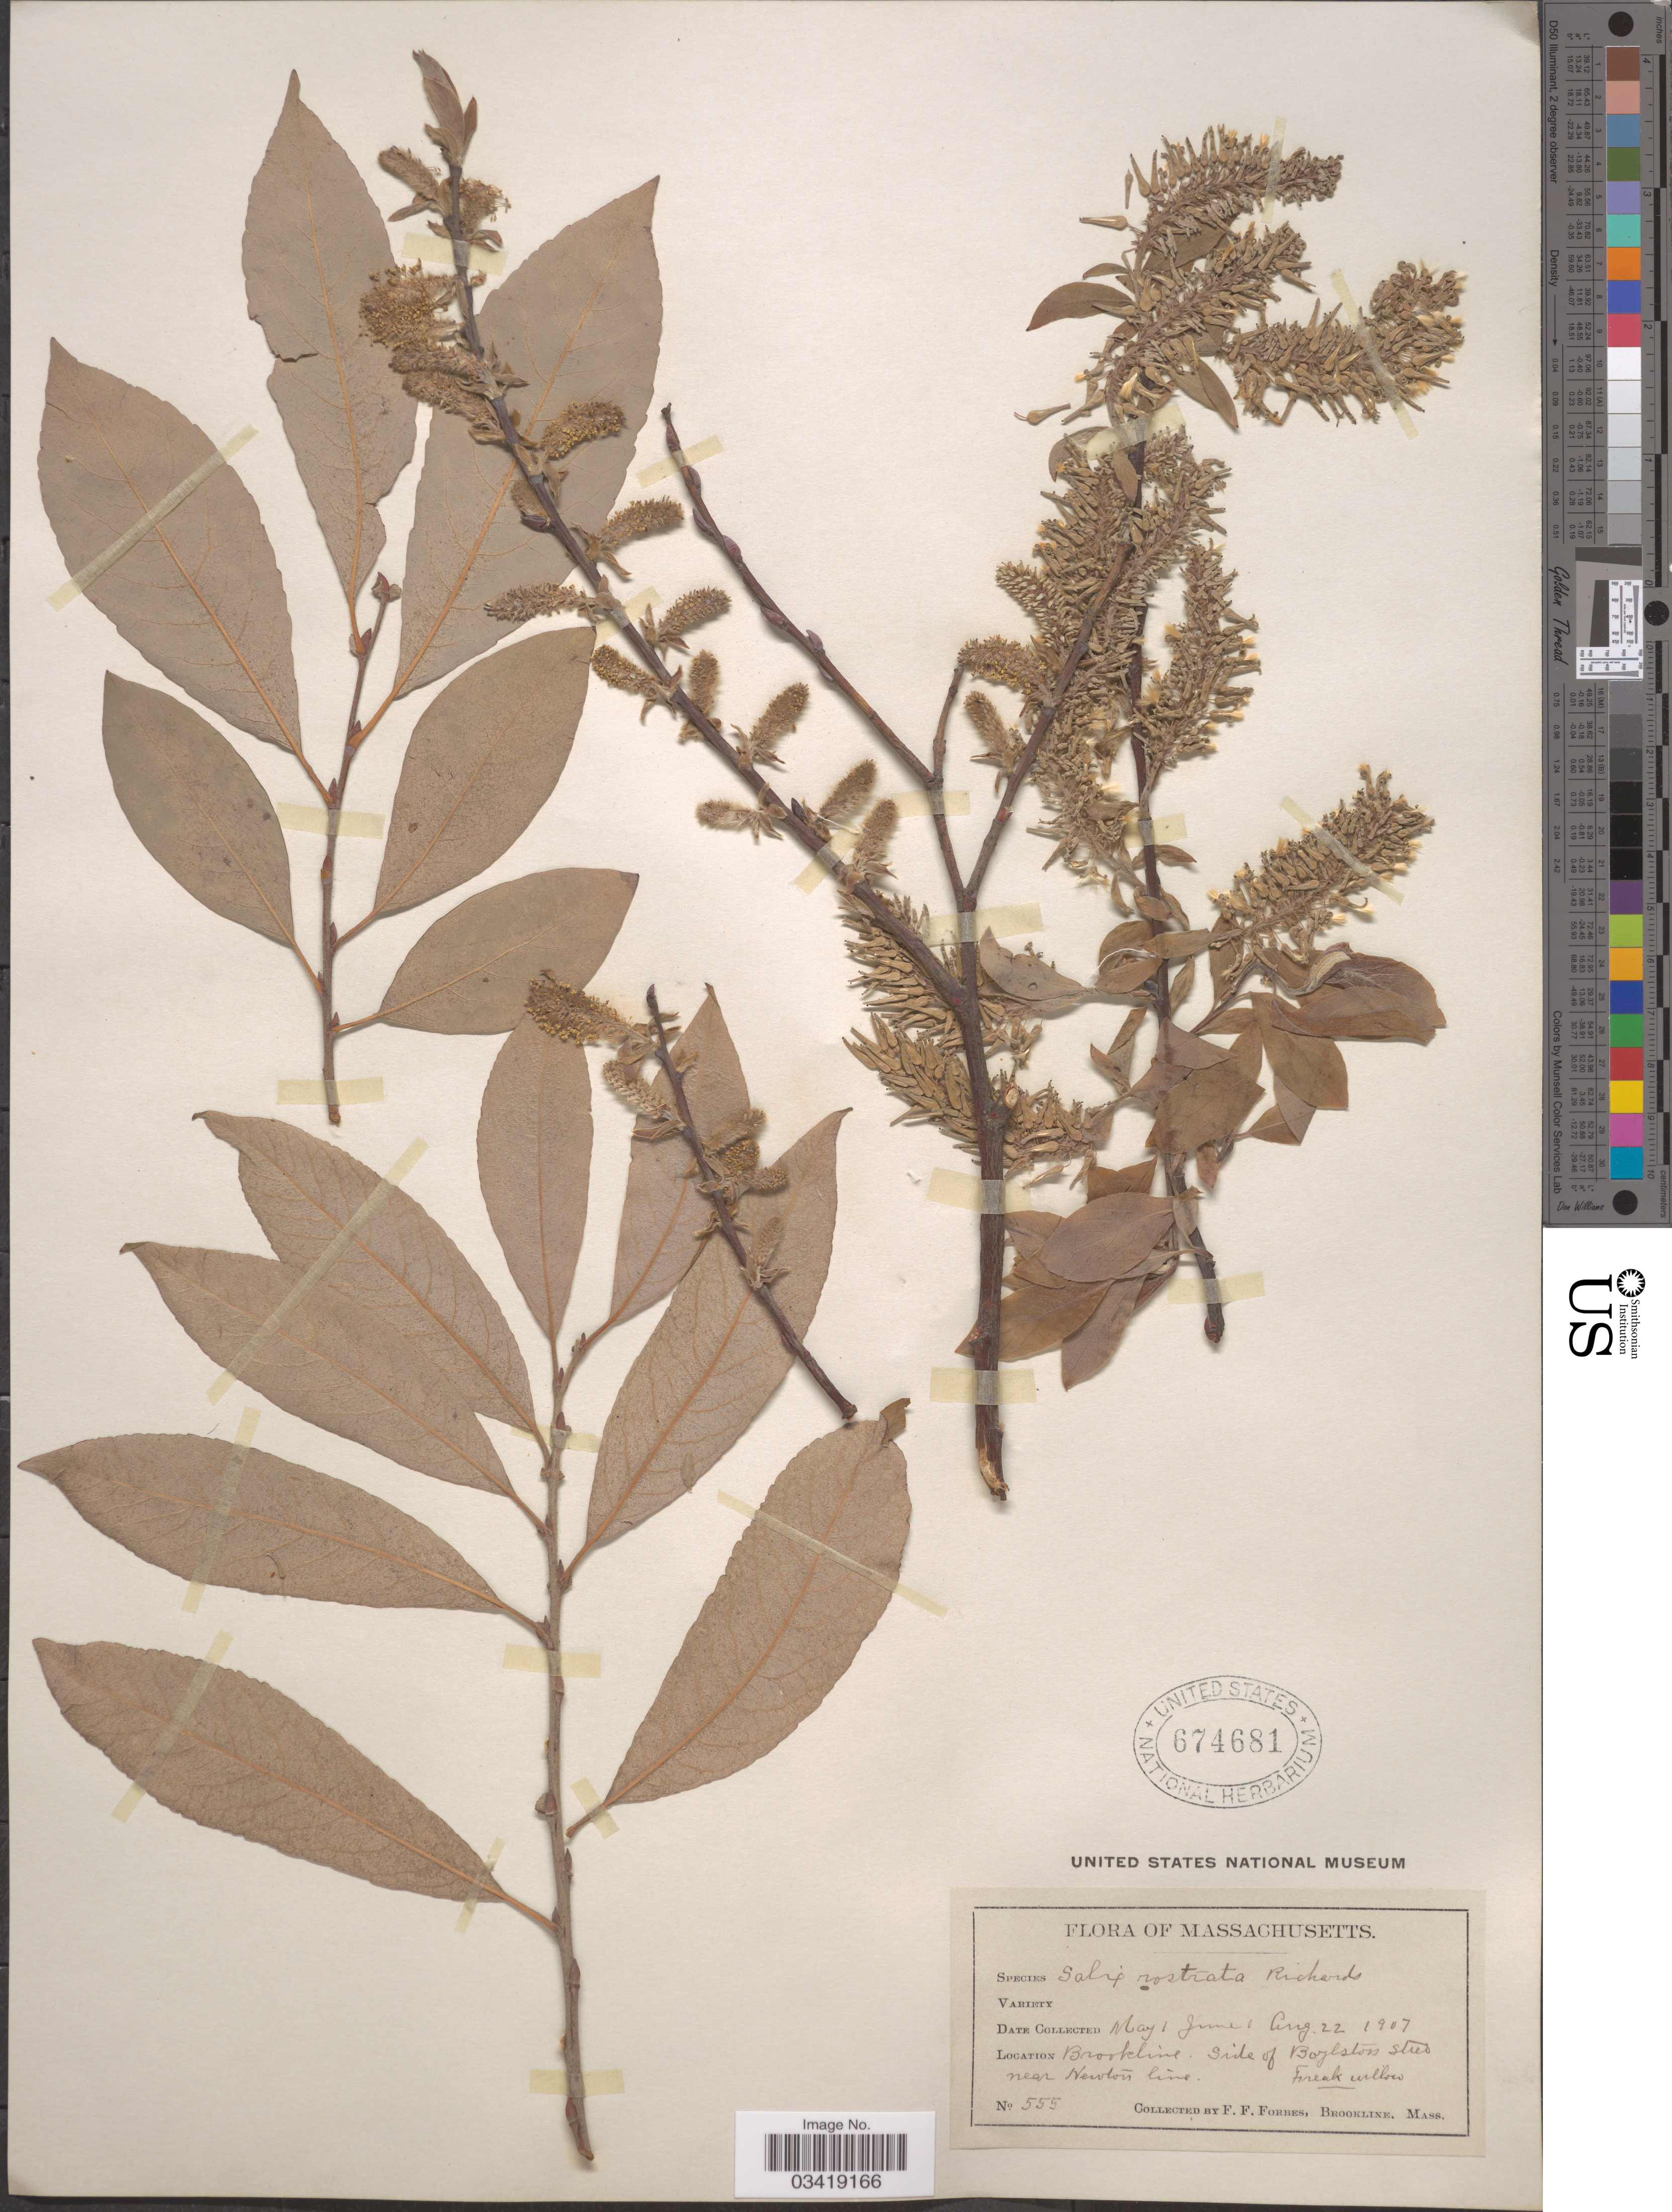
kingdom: Plantae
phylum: Tracheophyta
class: Magnoliopsida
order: Malpighiales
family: Salicaceae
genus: Salix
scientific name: Salix bebbiana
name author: Sarg.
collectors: F. Forbes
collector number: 555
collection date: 1907-05-01/1907-08-22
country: United States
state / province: Massachusetts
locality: Brookline. Side of Boylstons shed near Newton line.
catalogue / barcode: US 674681